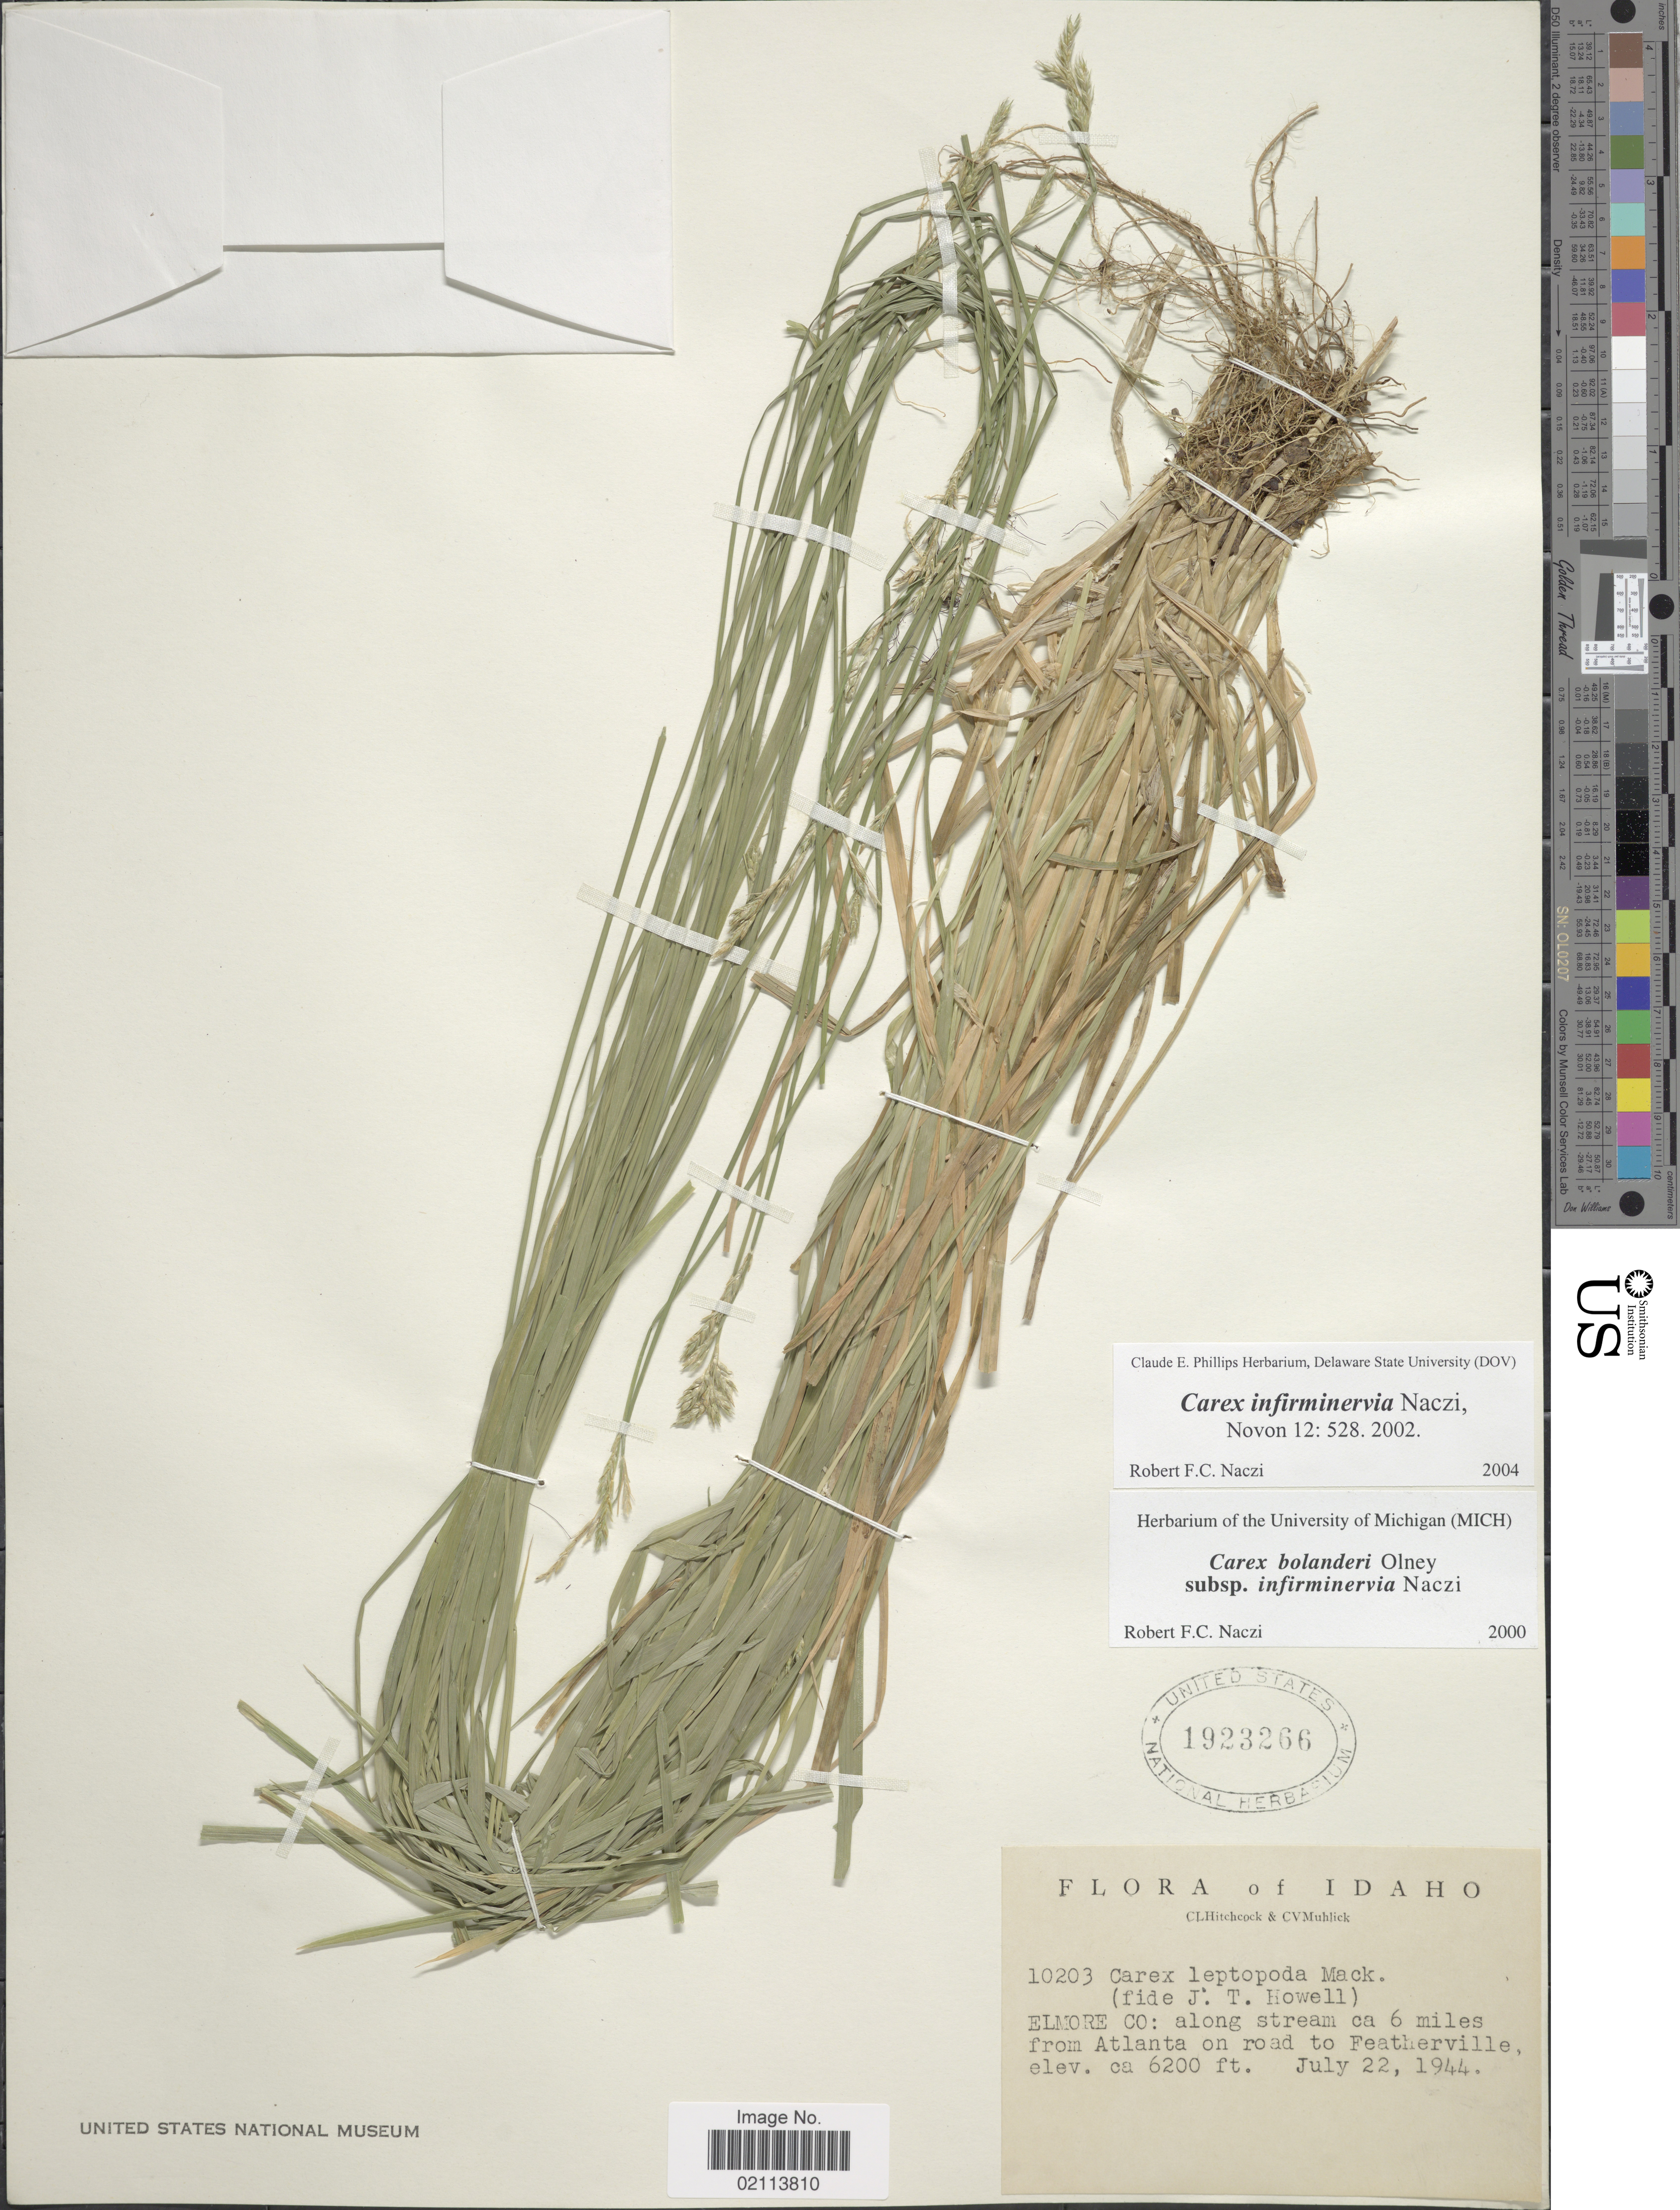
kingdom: Plantae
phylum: Tracheophyta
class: Liliopsida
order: Poales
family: Cyperaceae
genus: Carex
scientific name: Carex infirminervia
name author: Naczi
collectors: C. L. Hitchcock & C. V. Muhlick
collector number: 10203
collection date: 1944-07-22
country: United States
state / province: Idaho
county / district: Elmore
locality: along stream 6 miles from Atlanta on road to Featherville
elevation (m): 1890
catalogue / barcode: US 1923266